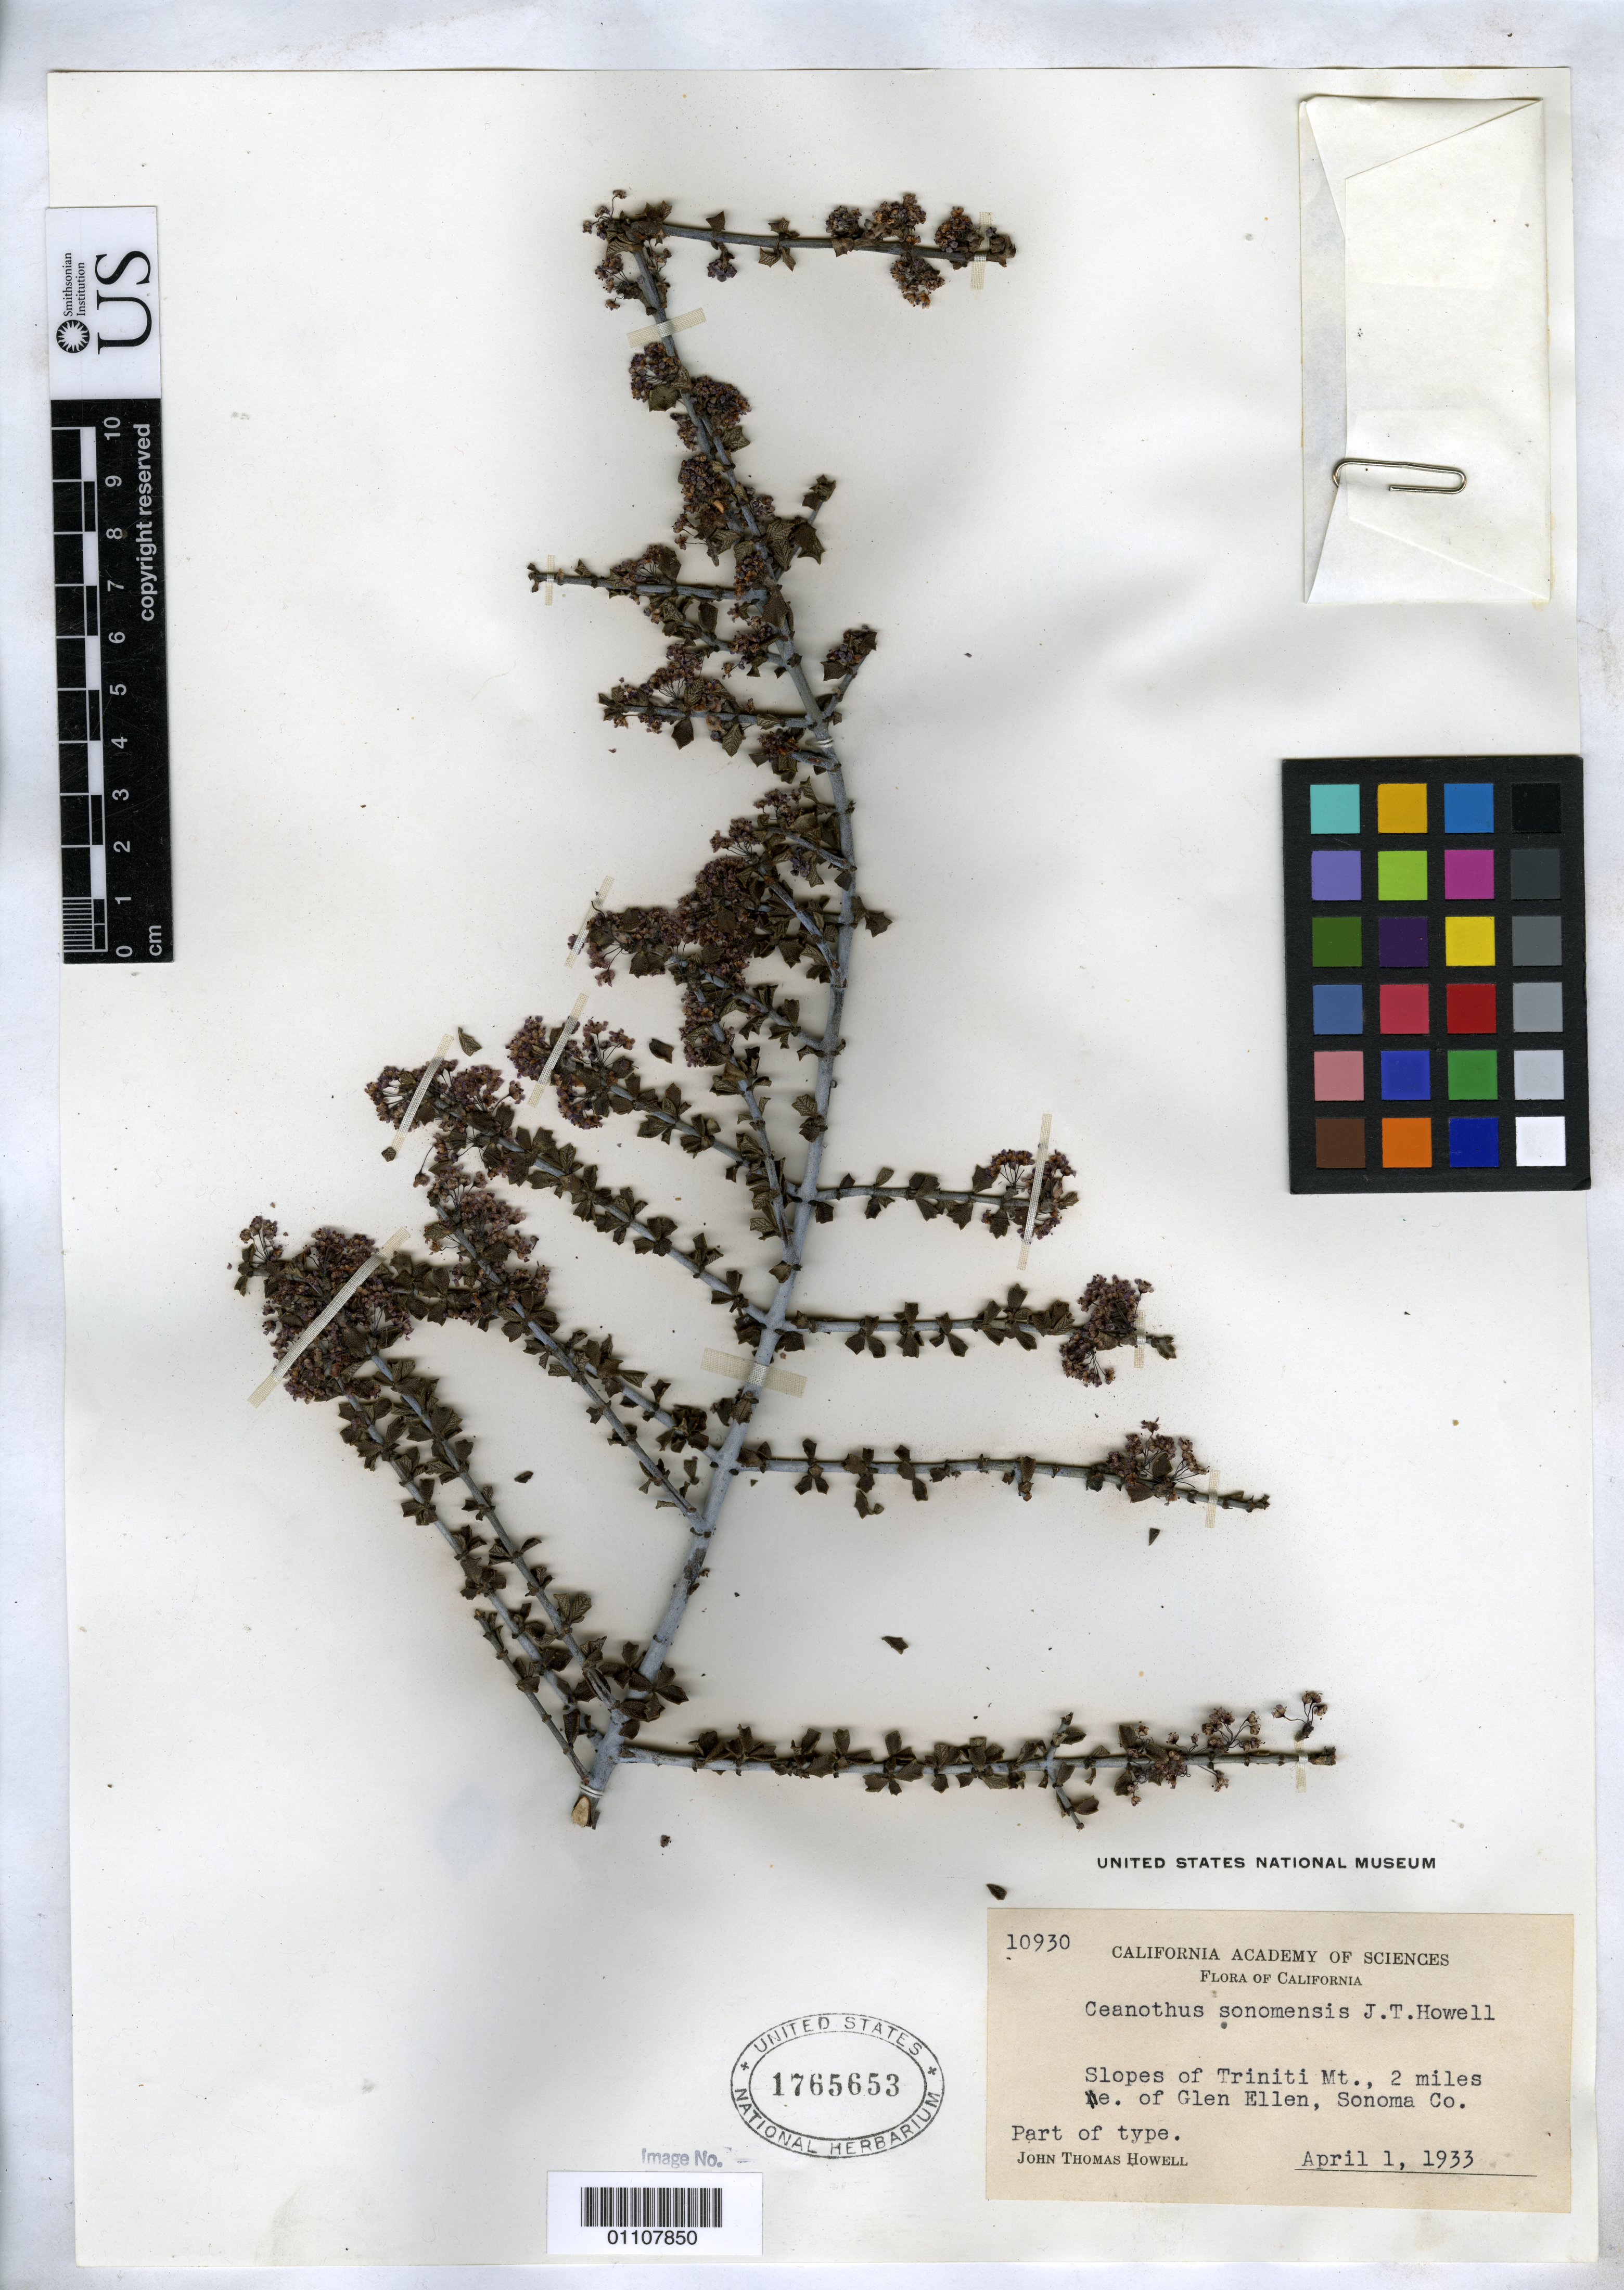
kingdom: Plantae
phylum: Tracheophyta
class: Magnoliopsida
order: Rosales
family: Rhamnaceae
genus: Ceanothus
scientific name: Ceanothus sonomensis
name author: J.T. Howell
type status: Syntype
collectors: J. T. Howell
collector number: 10930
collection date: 1933-04-01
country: United States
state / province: California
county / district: Sonoma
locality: Triniti Mt.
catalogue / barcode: US 1765653